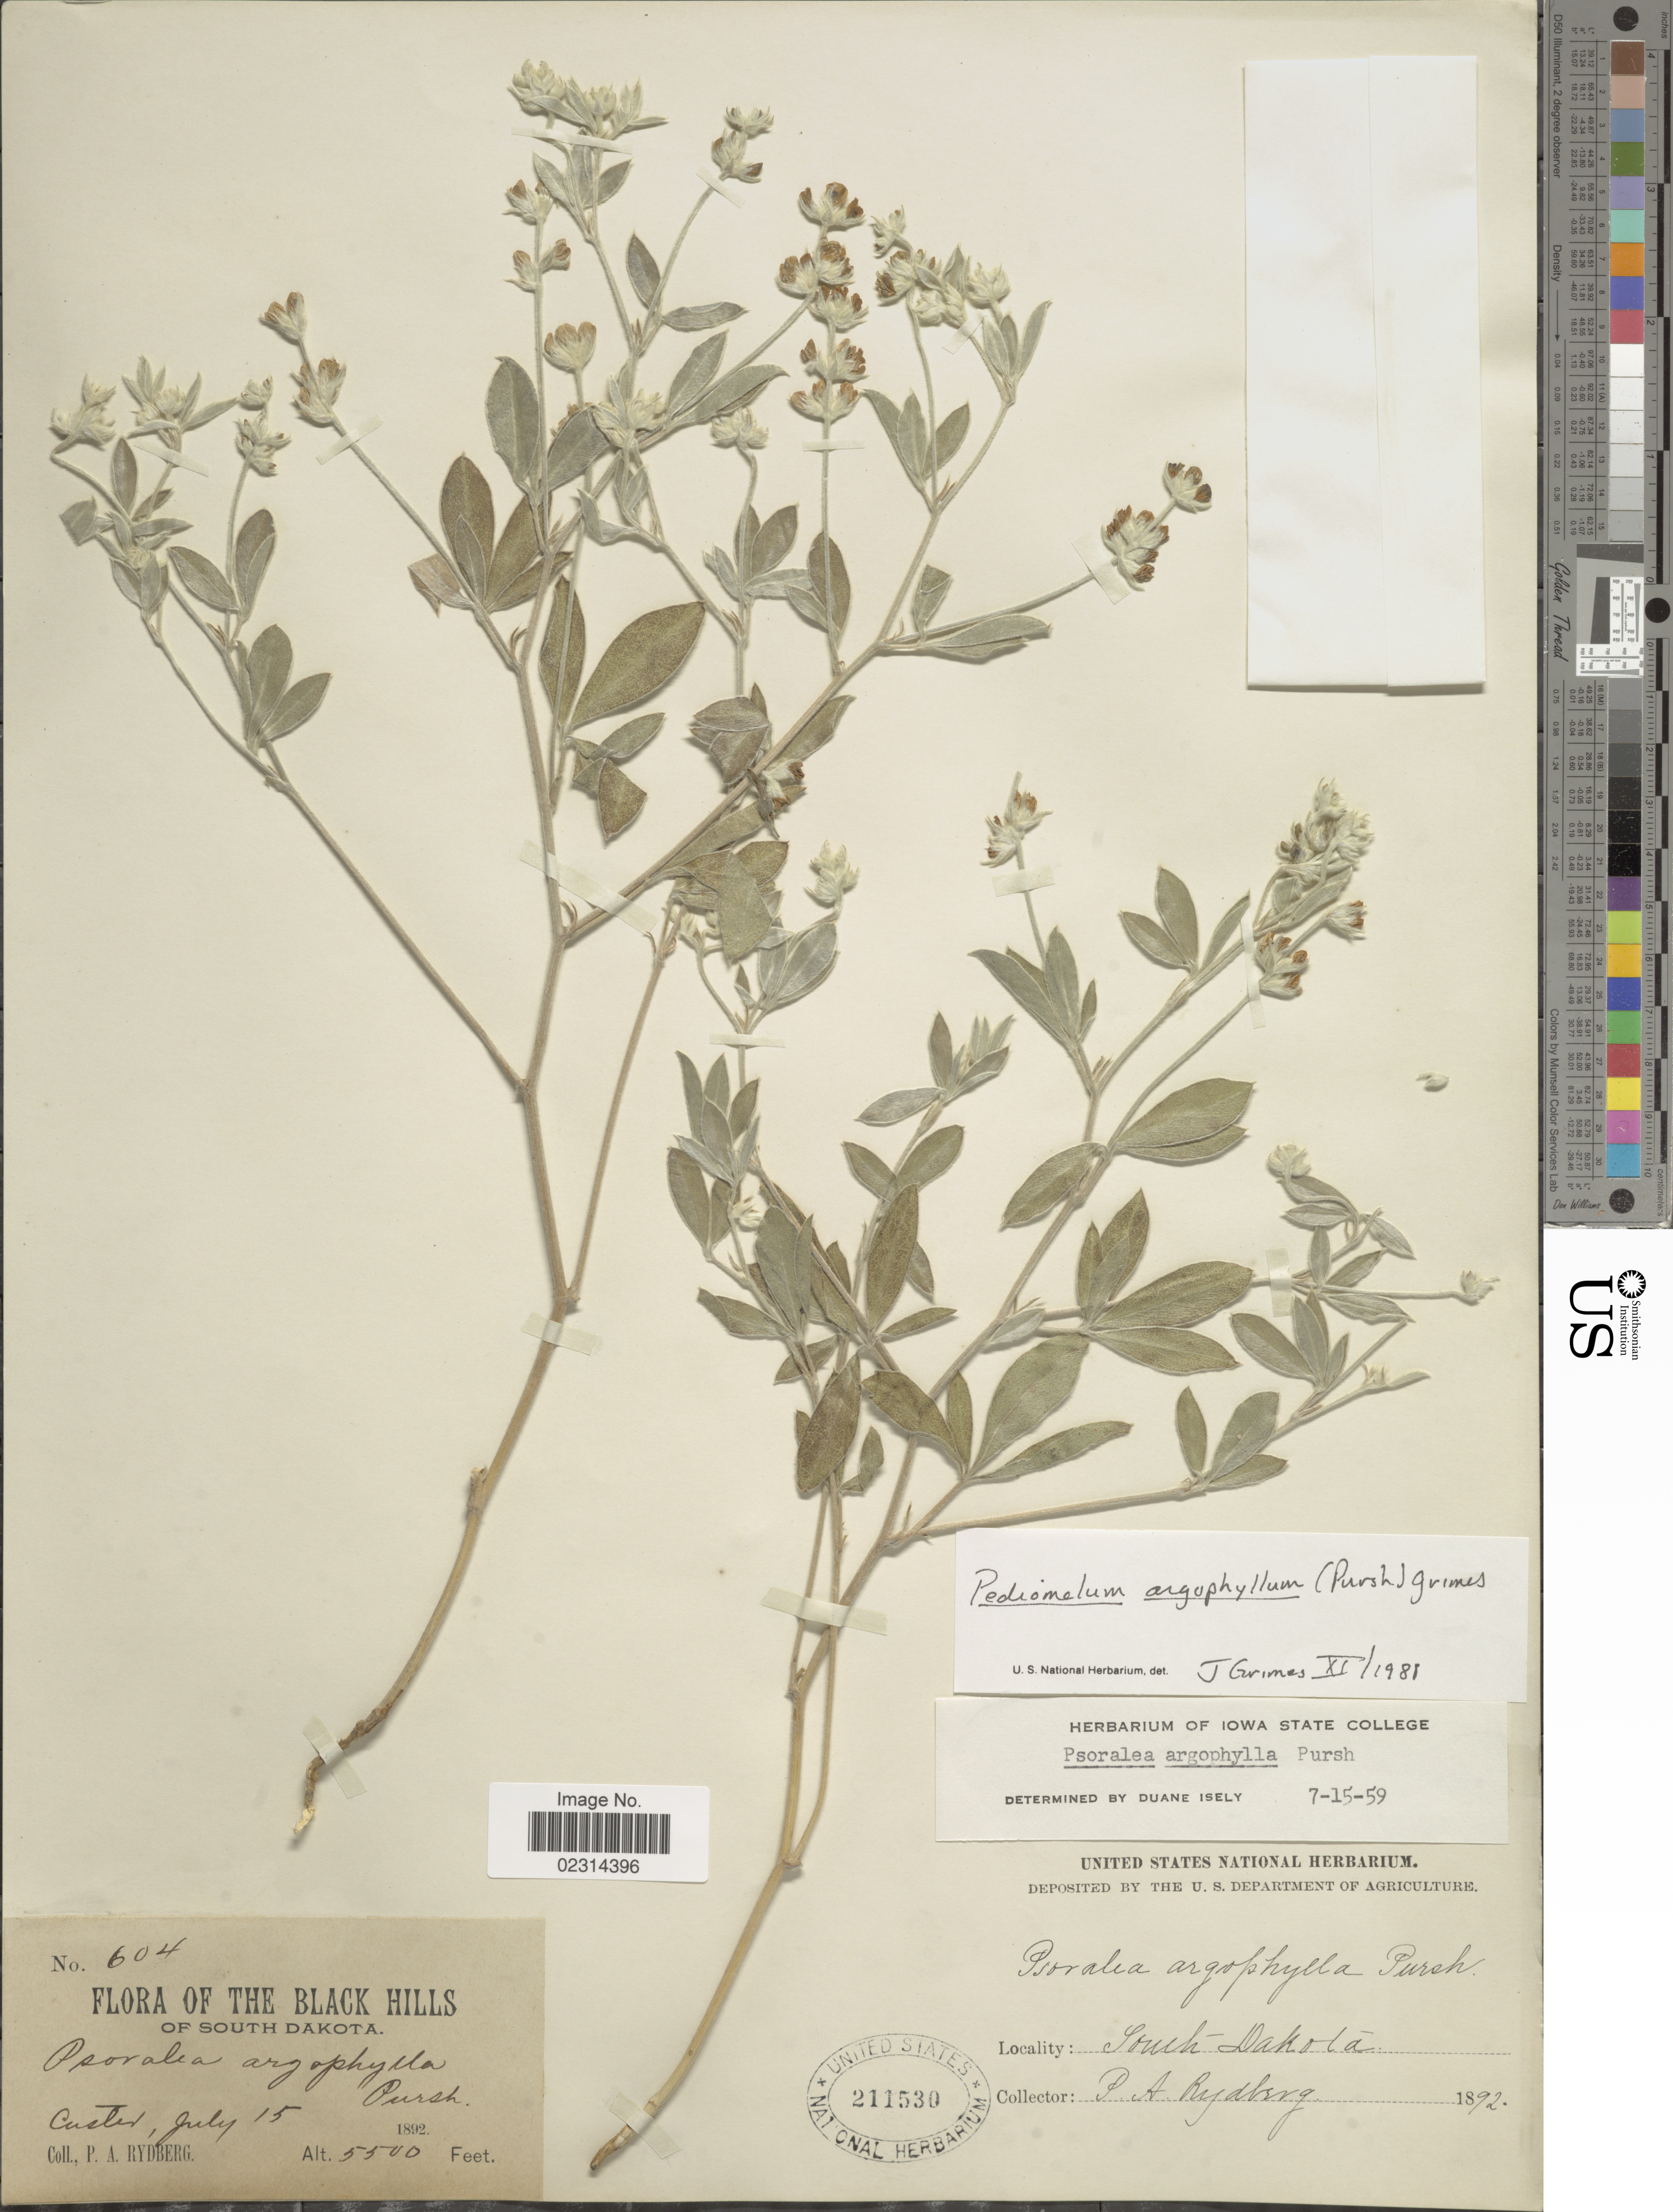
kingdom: Plantae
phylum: Tracheophyta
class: Magnoliopsida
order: Fabales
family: Fabaceae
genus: Pediomelum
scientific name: Pediomelum argophyllum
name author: (Pursh) J.W. Grimes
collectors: P. A. Rydberg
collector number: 604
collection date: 1892-07-15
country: United States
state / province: South Dakota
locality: Black Hills. Custer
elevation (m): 1676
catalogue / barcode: US 211530